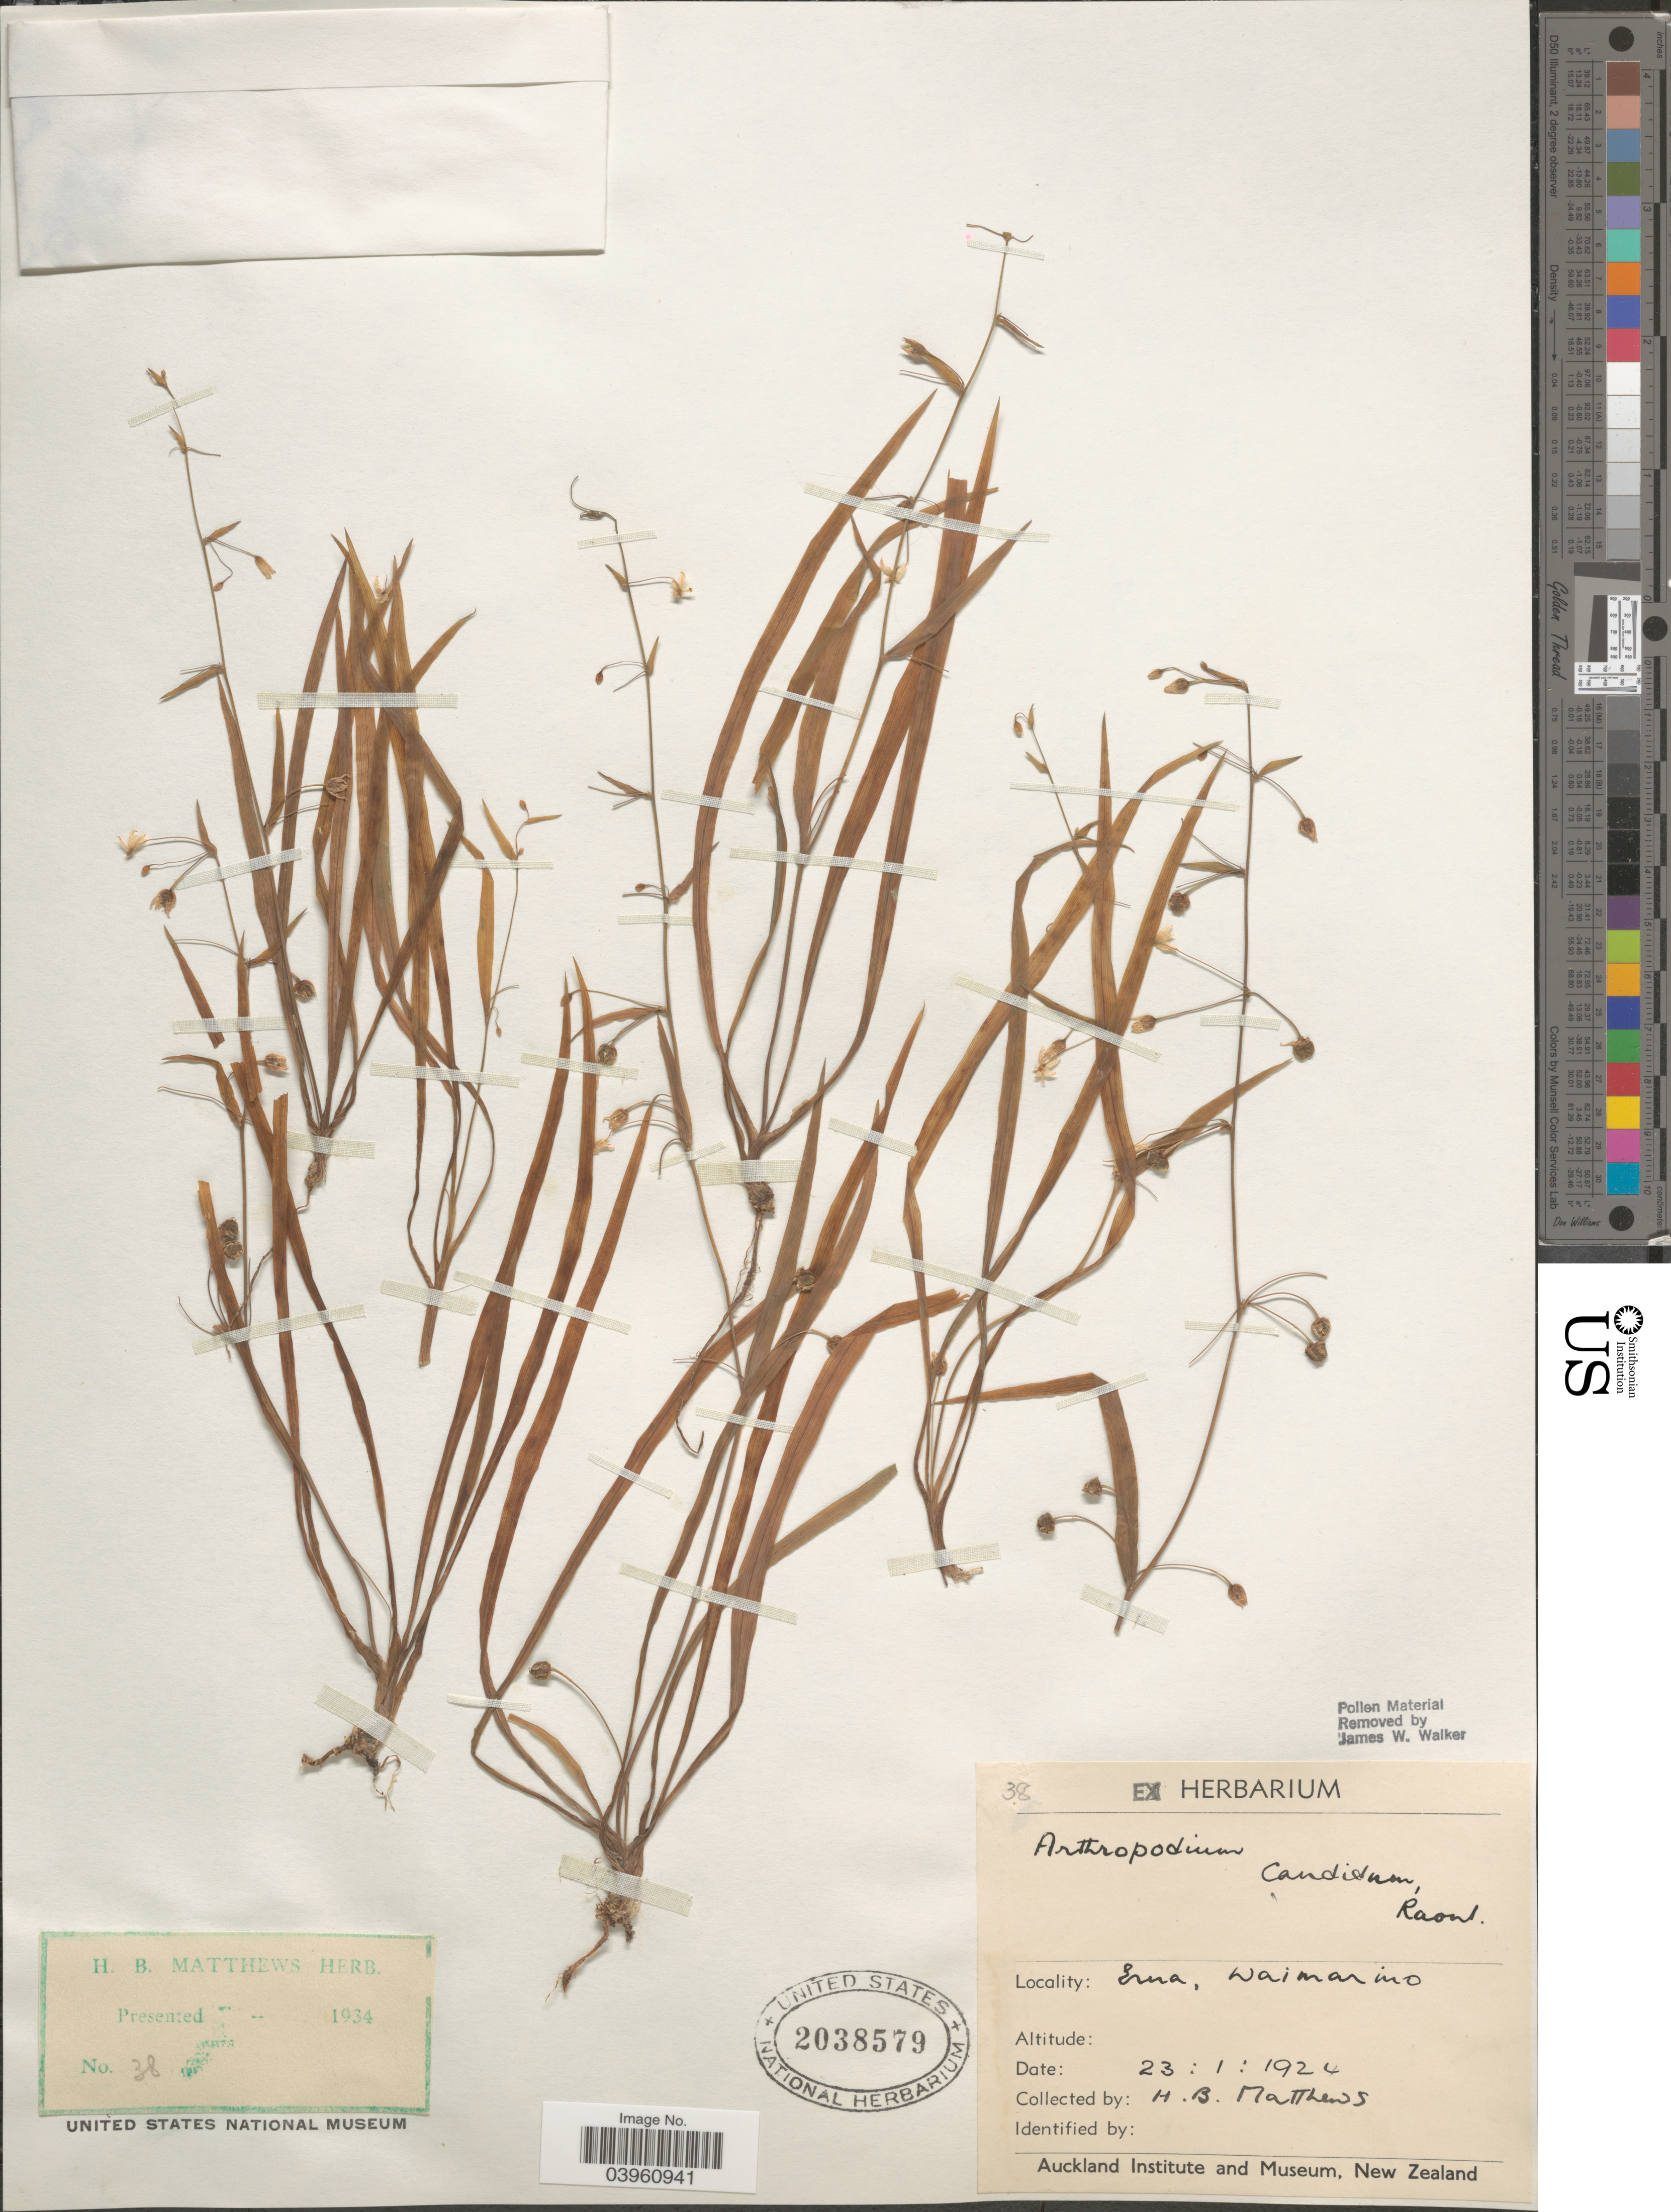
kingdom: Plantae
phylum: Tracheophyta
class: Liliopsida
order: Asparagales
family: Asparagaceae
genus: Arthropodium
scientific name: Arthropodium candidum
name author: Raoul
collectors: H. B. Matthews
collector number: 38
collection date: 1924-01-23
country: New Zealand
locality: Erna, Waimarino.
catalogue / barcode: US 2038579